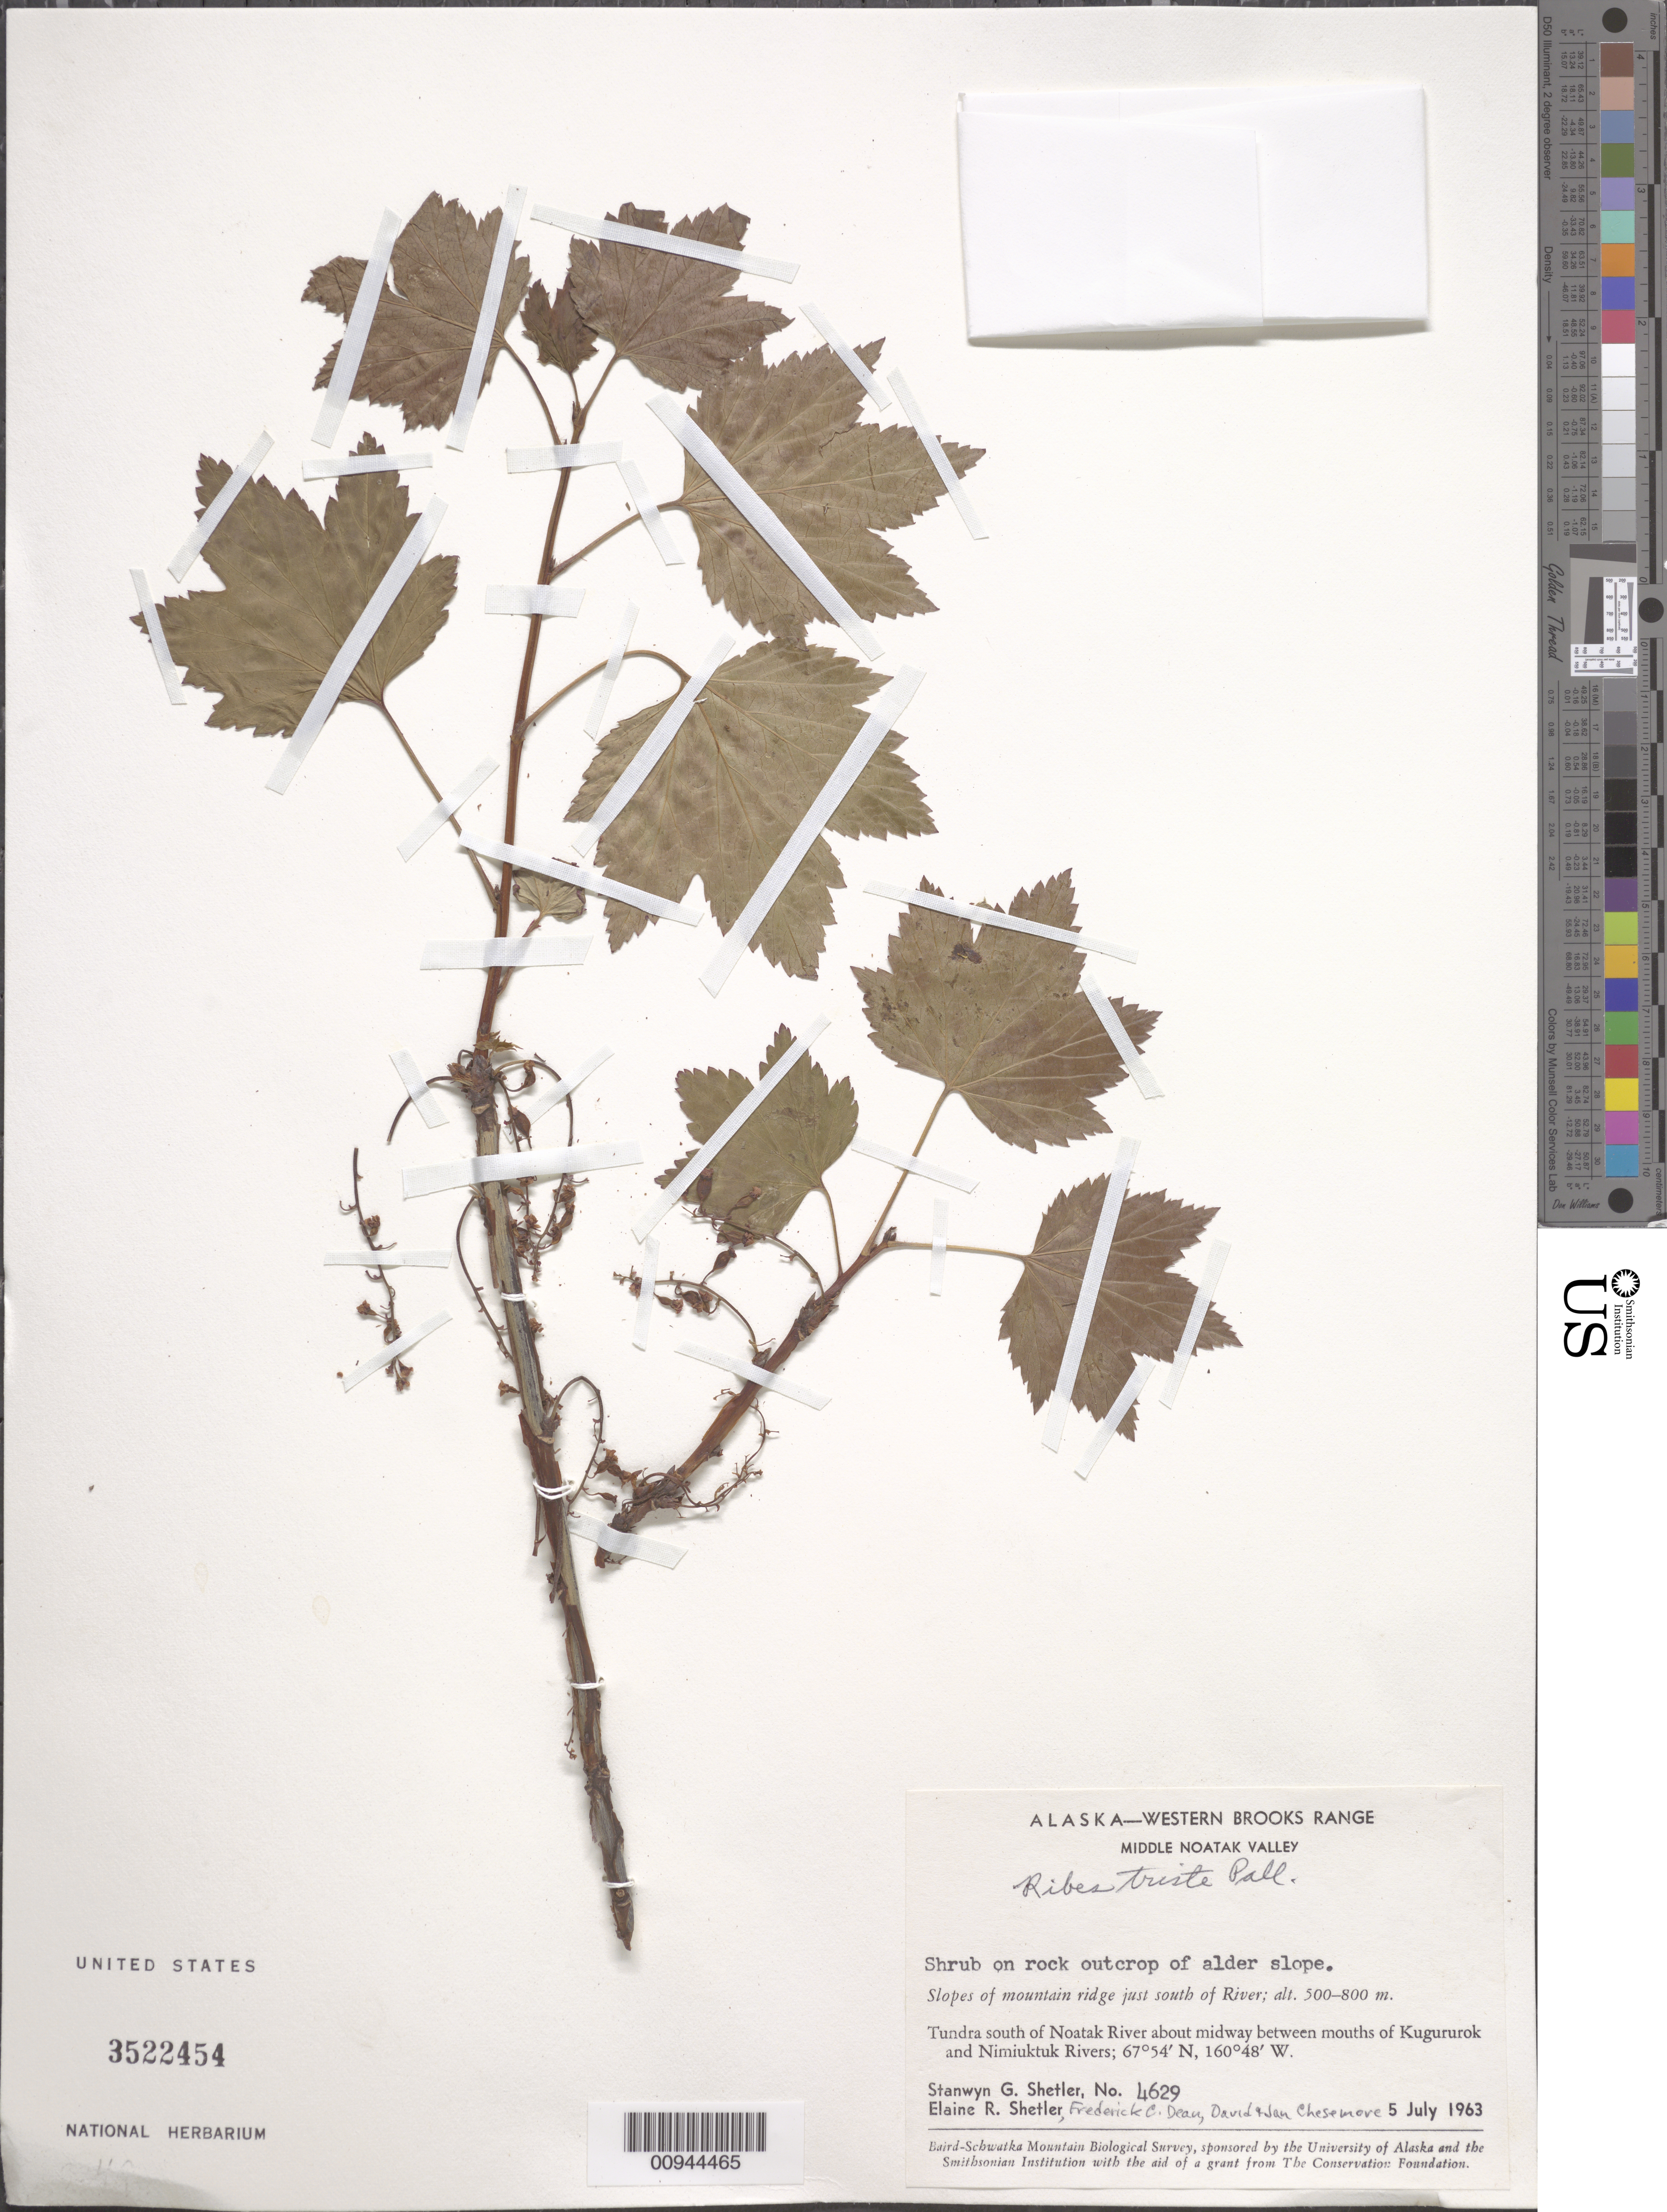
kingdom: Plantae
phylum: Tracheophyta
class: Magnoliopsida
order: Saxifragales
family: Grossulariaceae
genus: Ribes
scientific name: Ribes triste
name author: Pall.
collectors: S. Shetler, E. R. Shetler, F. C. Dean, D. Chesemore & J. Chesemore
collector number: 4629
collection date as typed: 05 Jul 1963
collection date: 1963-07-05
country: United States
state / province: Alaska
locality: S of Noatak River about midway between mouths of Kugururok and Nimiuktuk Rivers. Western Brooks Range, Middle Noatak Valley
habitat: Tundra. Slopes of mountain ridge just south of River. Shrub on rock outcrop of alder slope.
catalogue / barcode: US 3522454